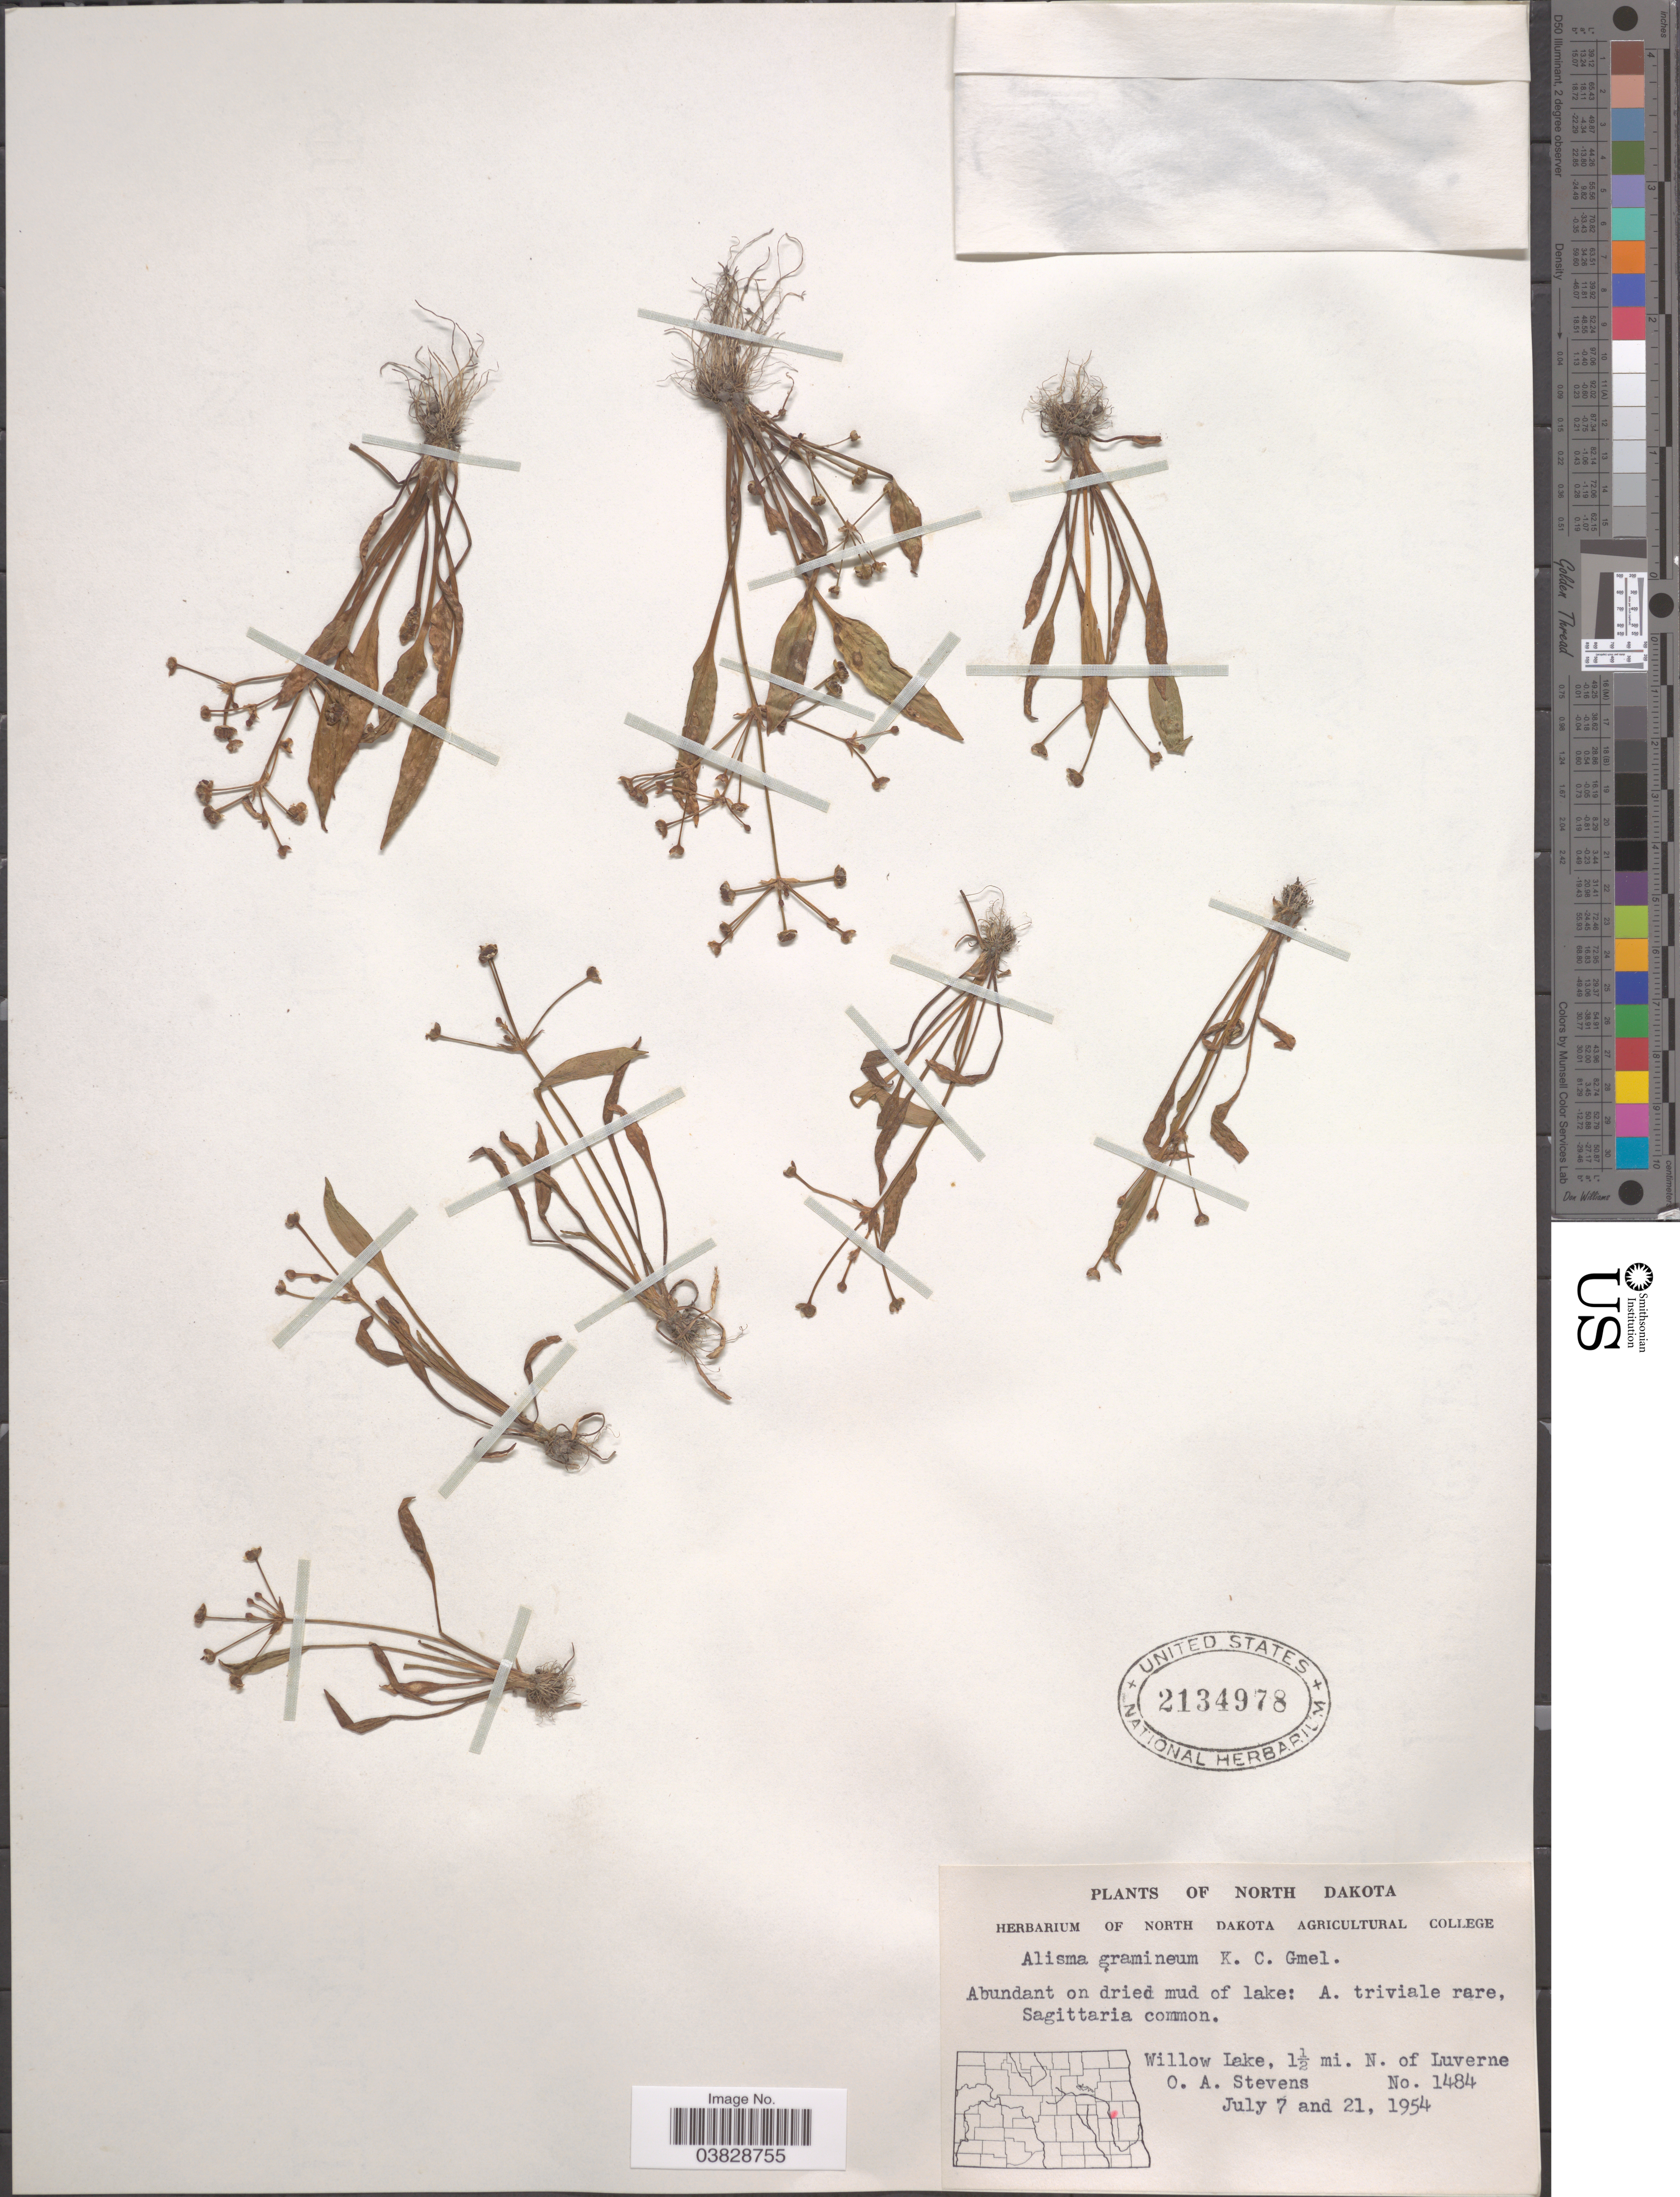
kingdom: Plantae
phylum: Tracheophyta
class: Liliopsida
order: Alismatales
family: Alismataceae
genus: Alisma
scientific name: Alisma gramineum var. graminifolia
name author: (Wahlenb.) A.J.Hendricks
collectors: O. A. Stevens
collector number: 1484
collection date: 1954-07-07/1954-07-21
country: United States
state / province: North Dakota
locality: On dried mud of lake. Willow Lake, 1½ mi. N. of Luverne.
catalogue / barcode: US 2134978